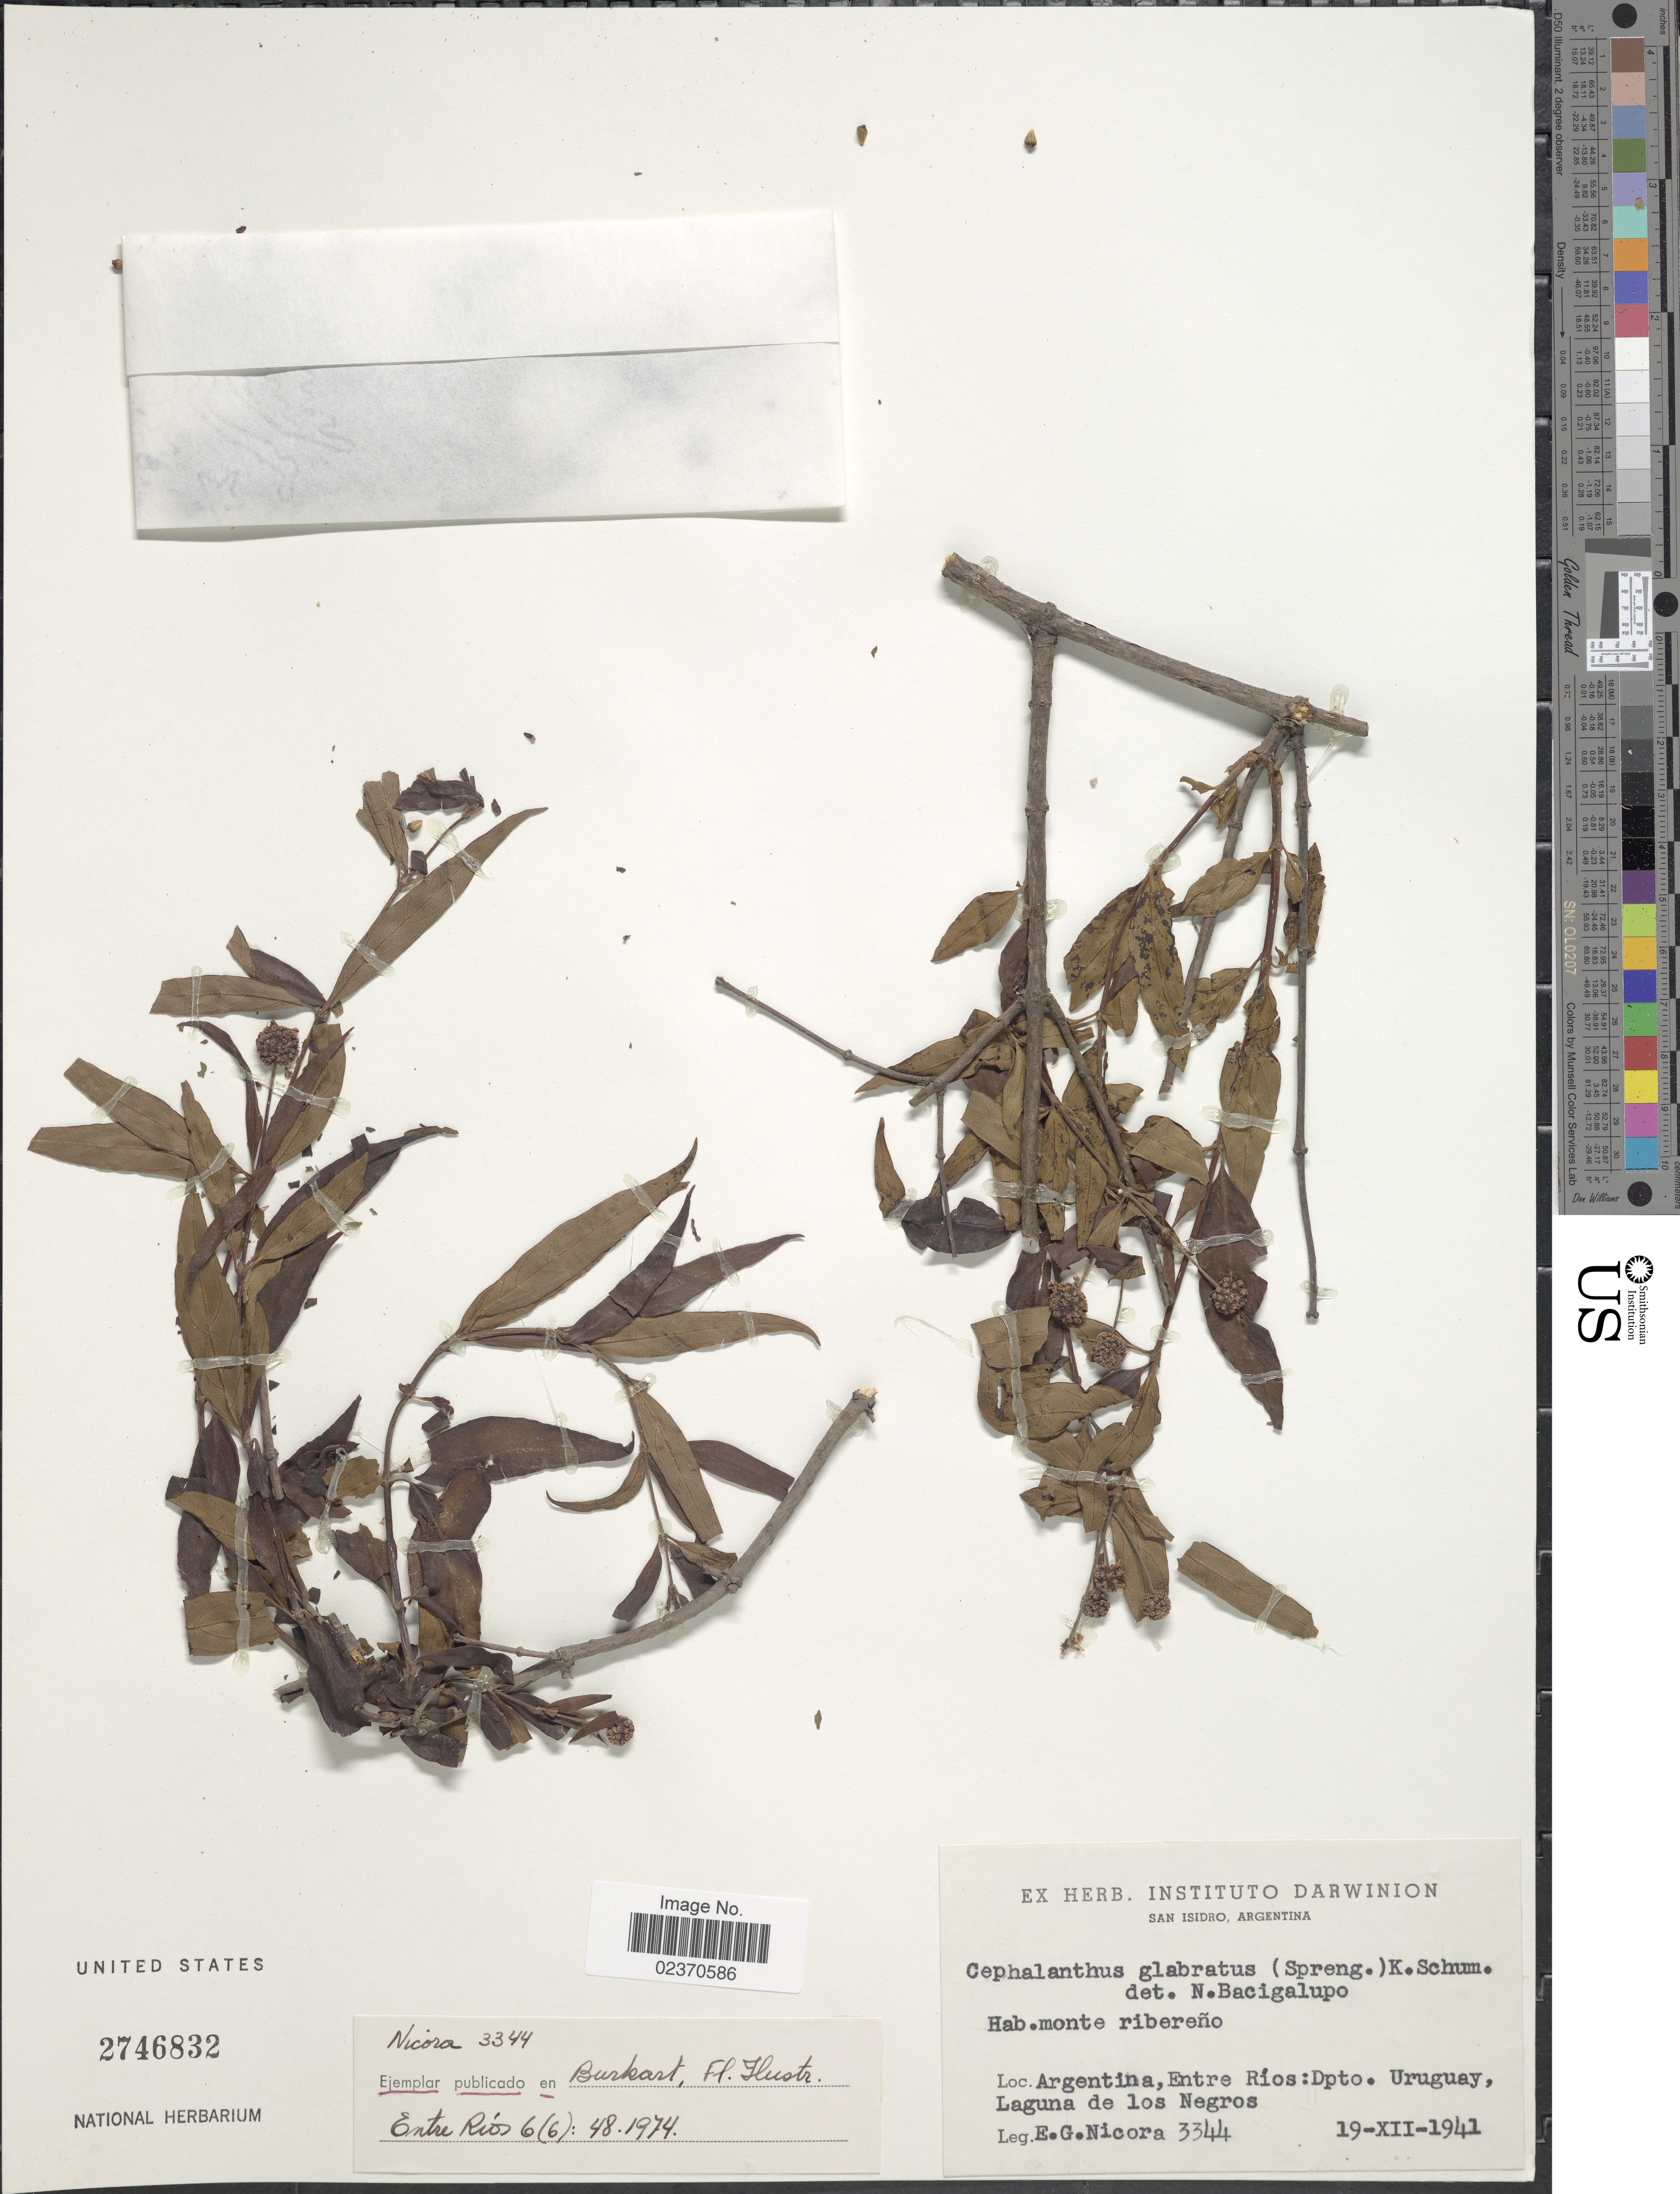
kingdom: Plantae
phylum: Tracheophyta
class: Magnoliopsida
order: Gentianales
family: Rubiaceae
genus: Cephalanthus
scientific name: Cephalanthus glabratus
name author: (Spreng.) K. Schum.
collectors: E. G. Nicora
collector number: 3344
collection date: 1941-12-19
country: Argentina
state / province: Entre Rios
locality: Argentina: Entre Rios: Dpto. Uruguay, Laguna de Los Negros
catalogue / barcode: US 2746832